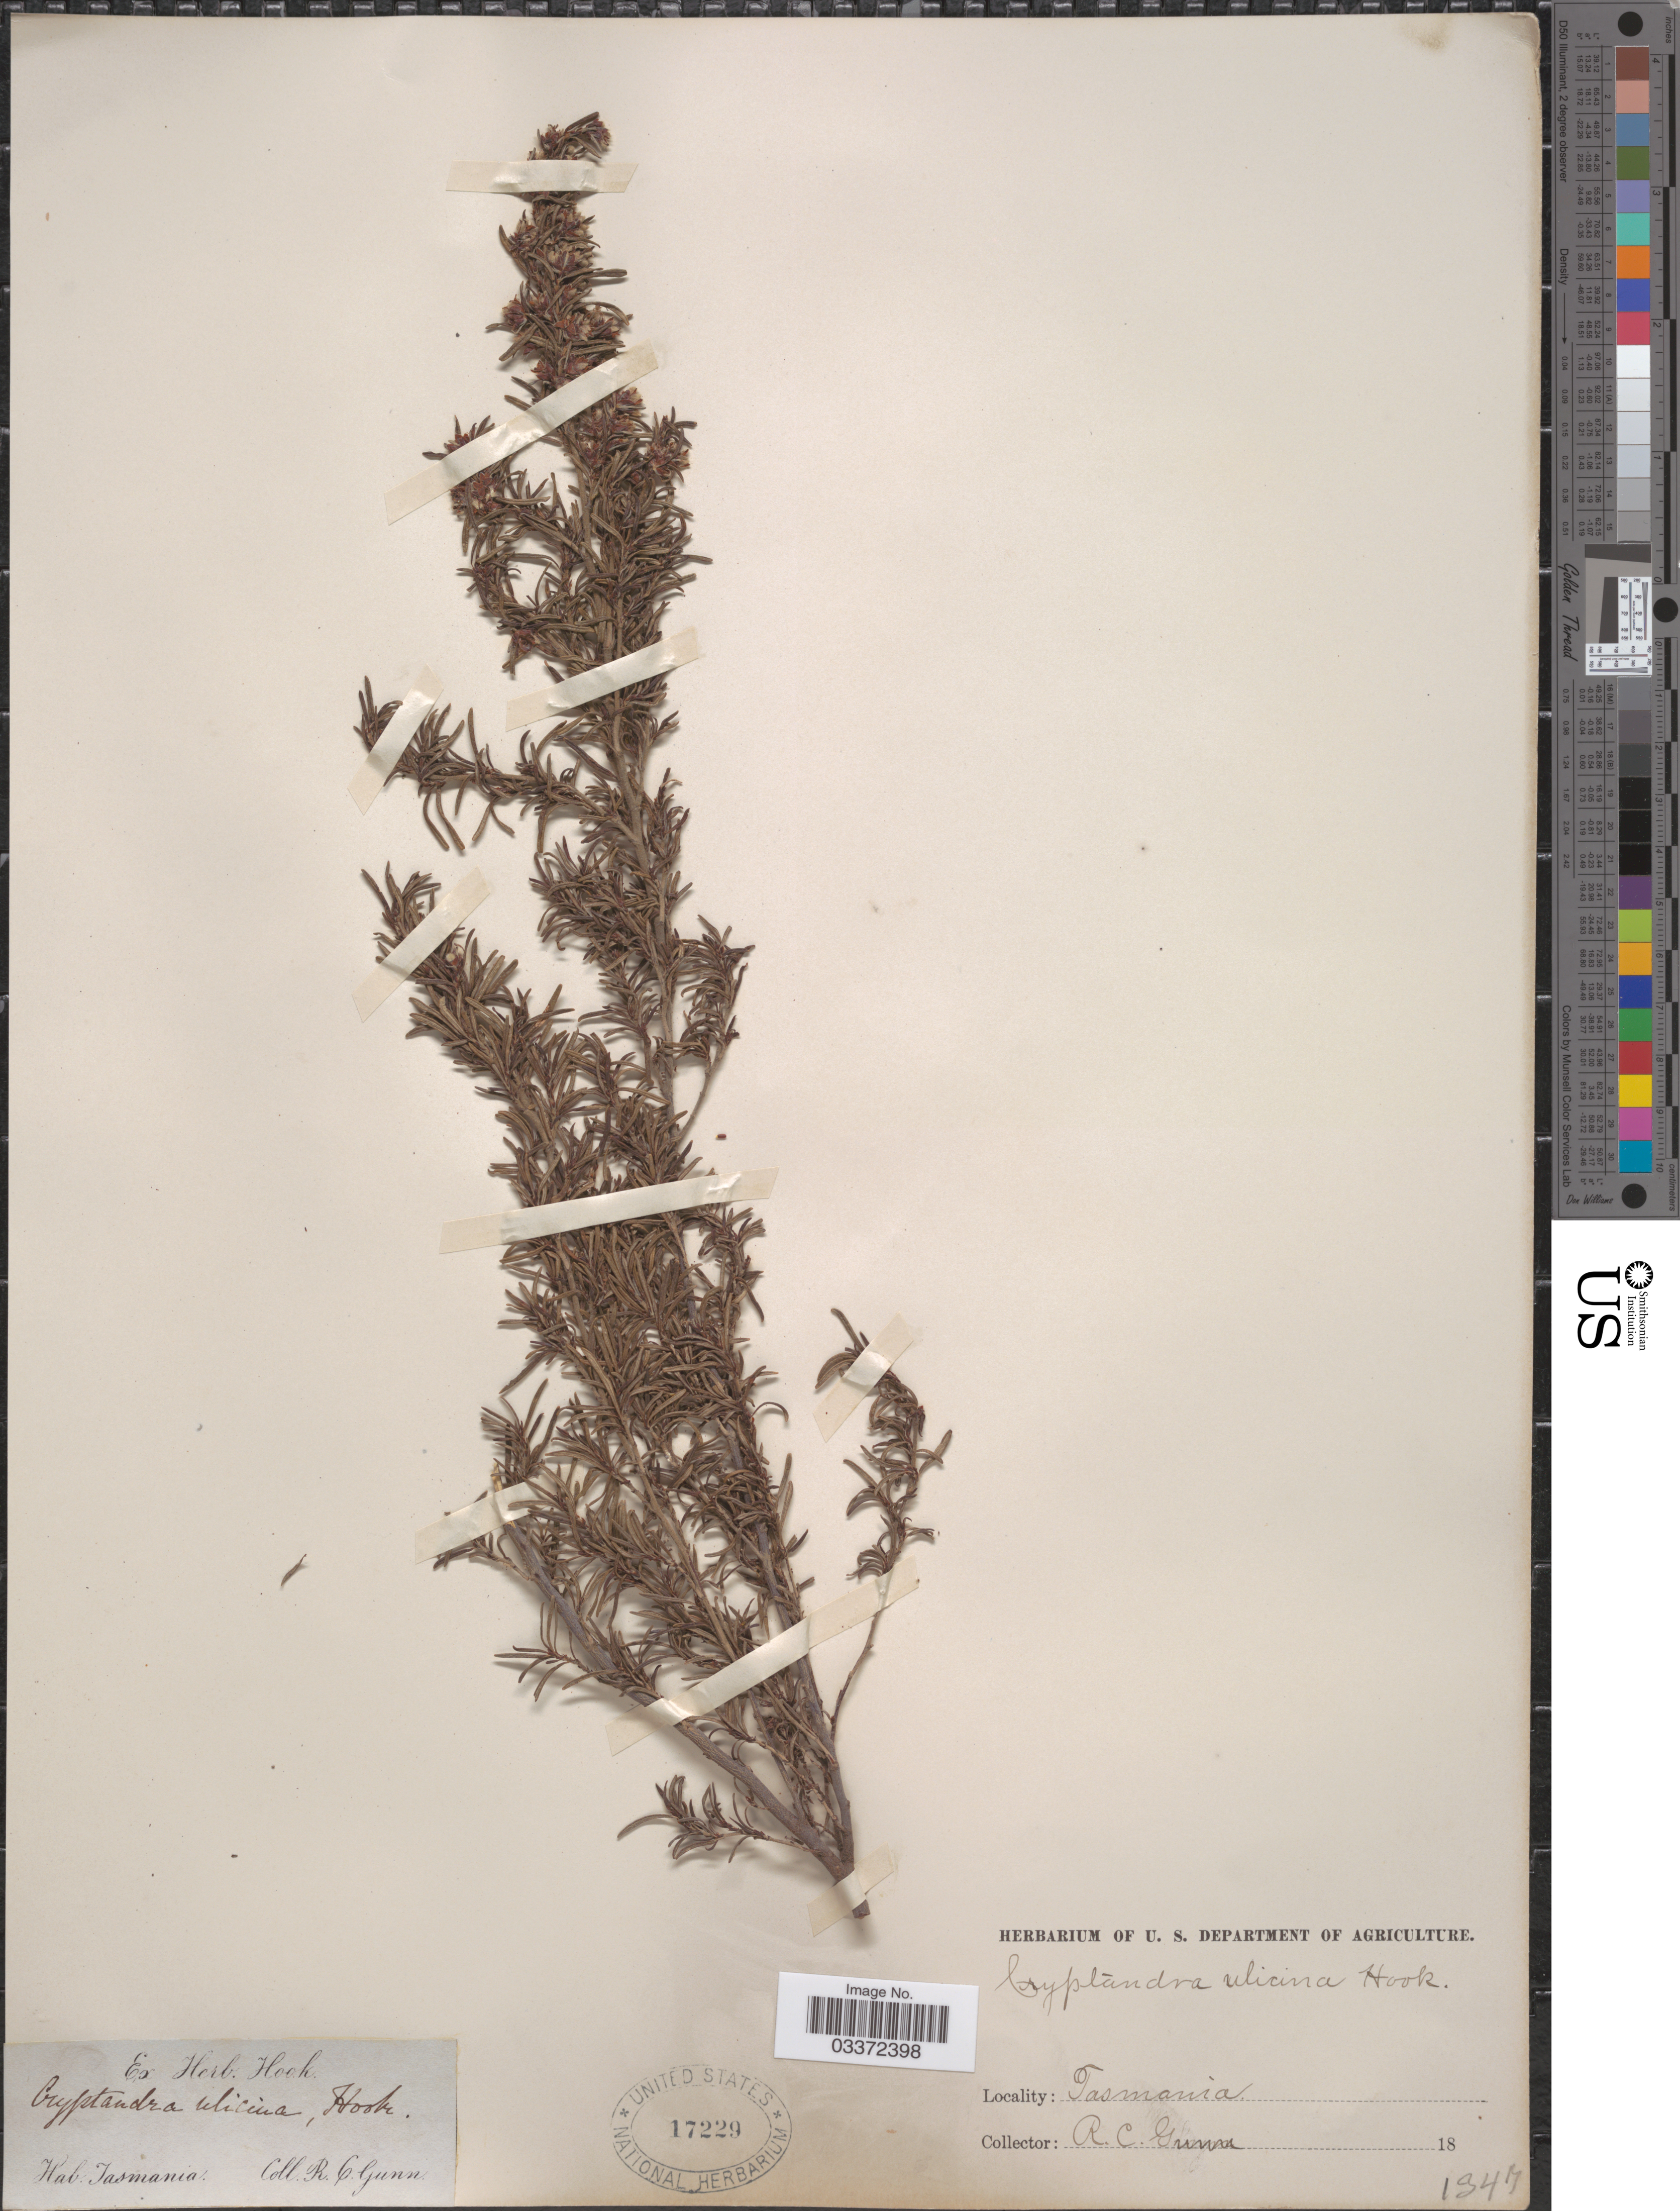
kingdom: Plantae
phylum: Tracheophyta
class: Magnoliopsida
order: Rosales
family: Rhamnaceae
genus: Cryptandra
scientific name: Cryptandra ulicina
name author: Hook.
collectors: R. Gunn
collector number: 1347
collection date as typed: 18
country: Australia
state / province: Tasmania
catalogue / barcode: US 17229